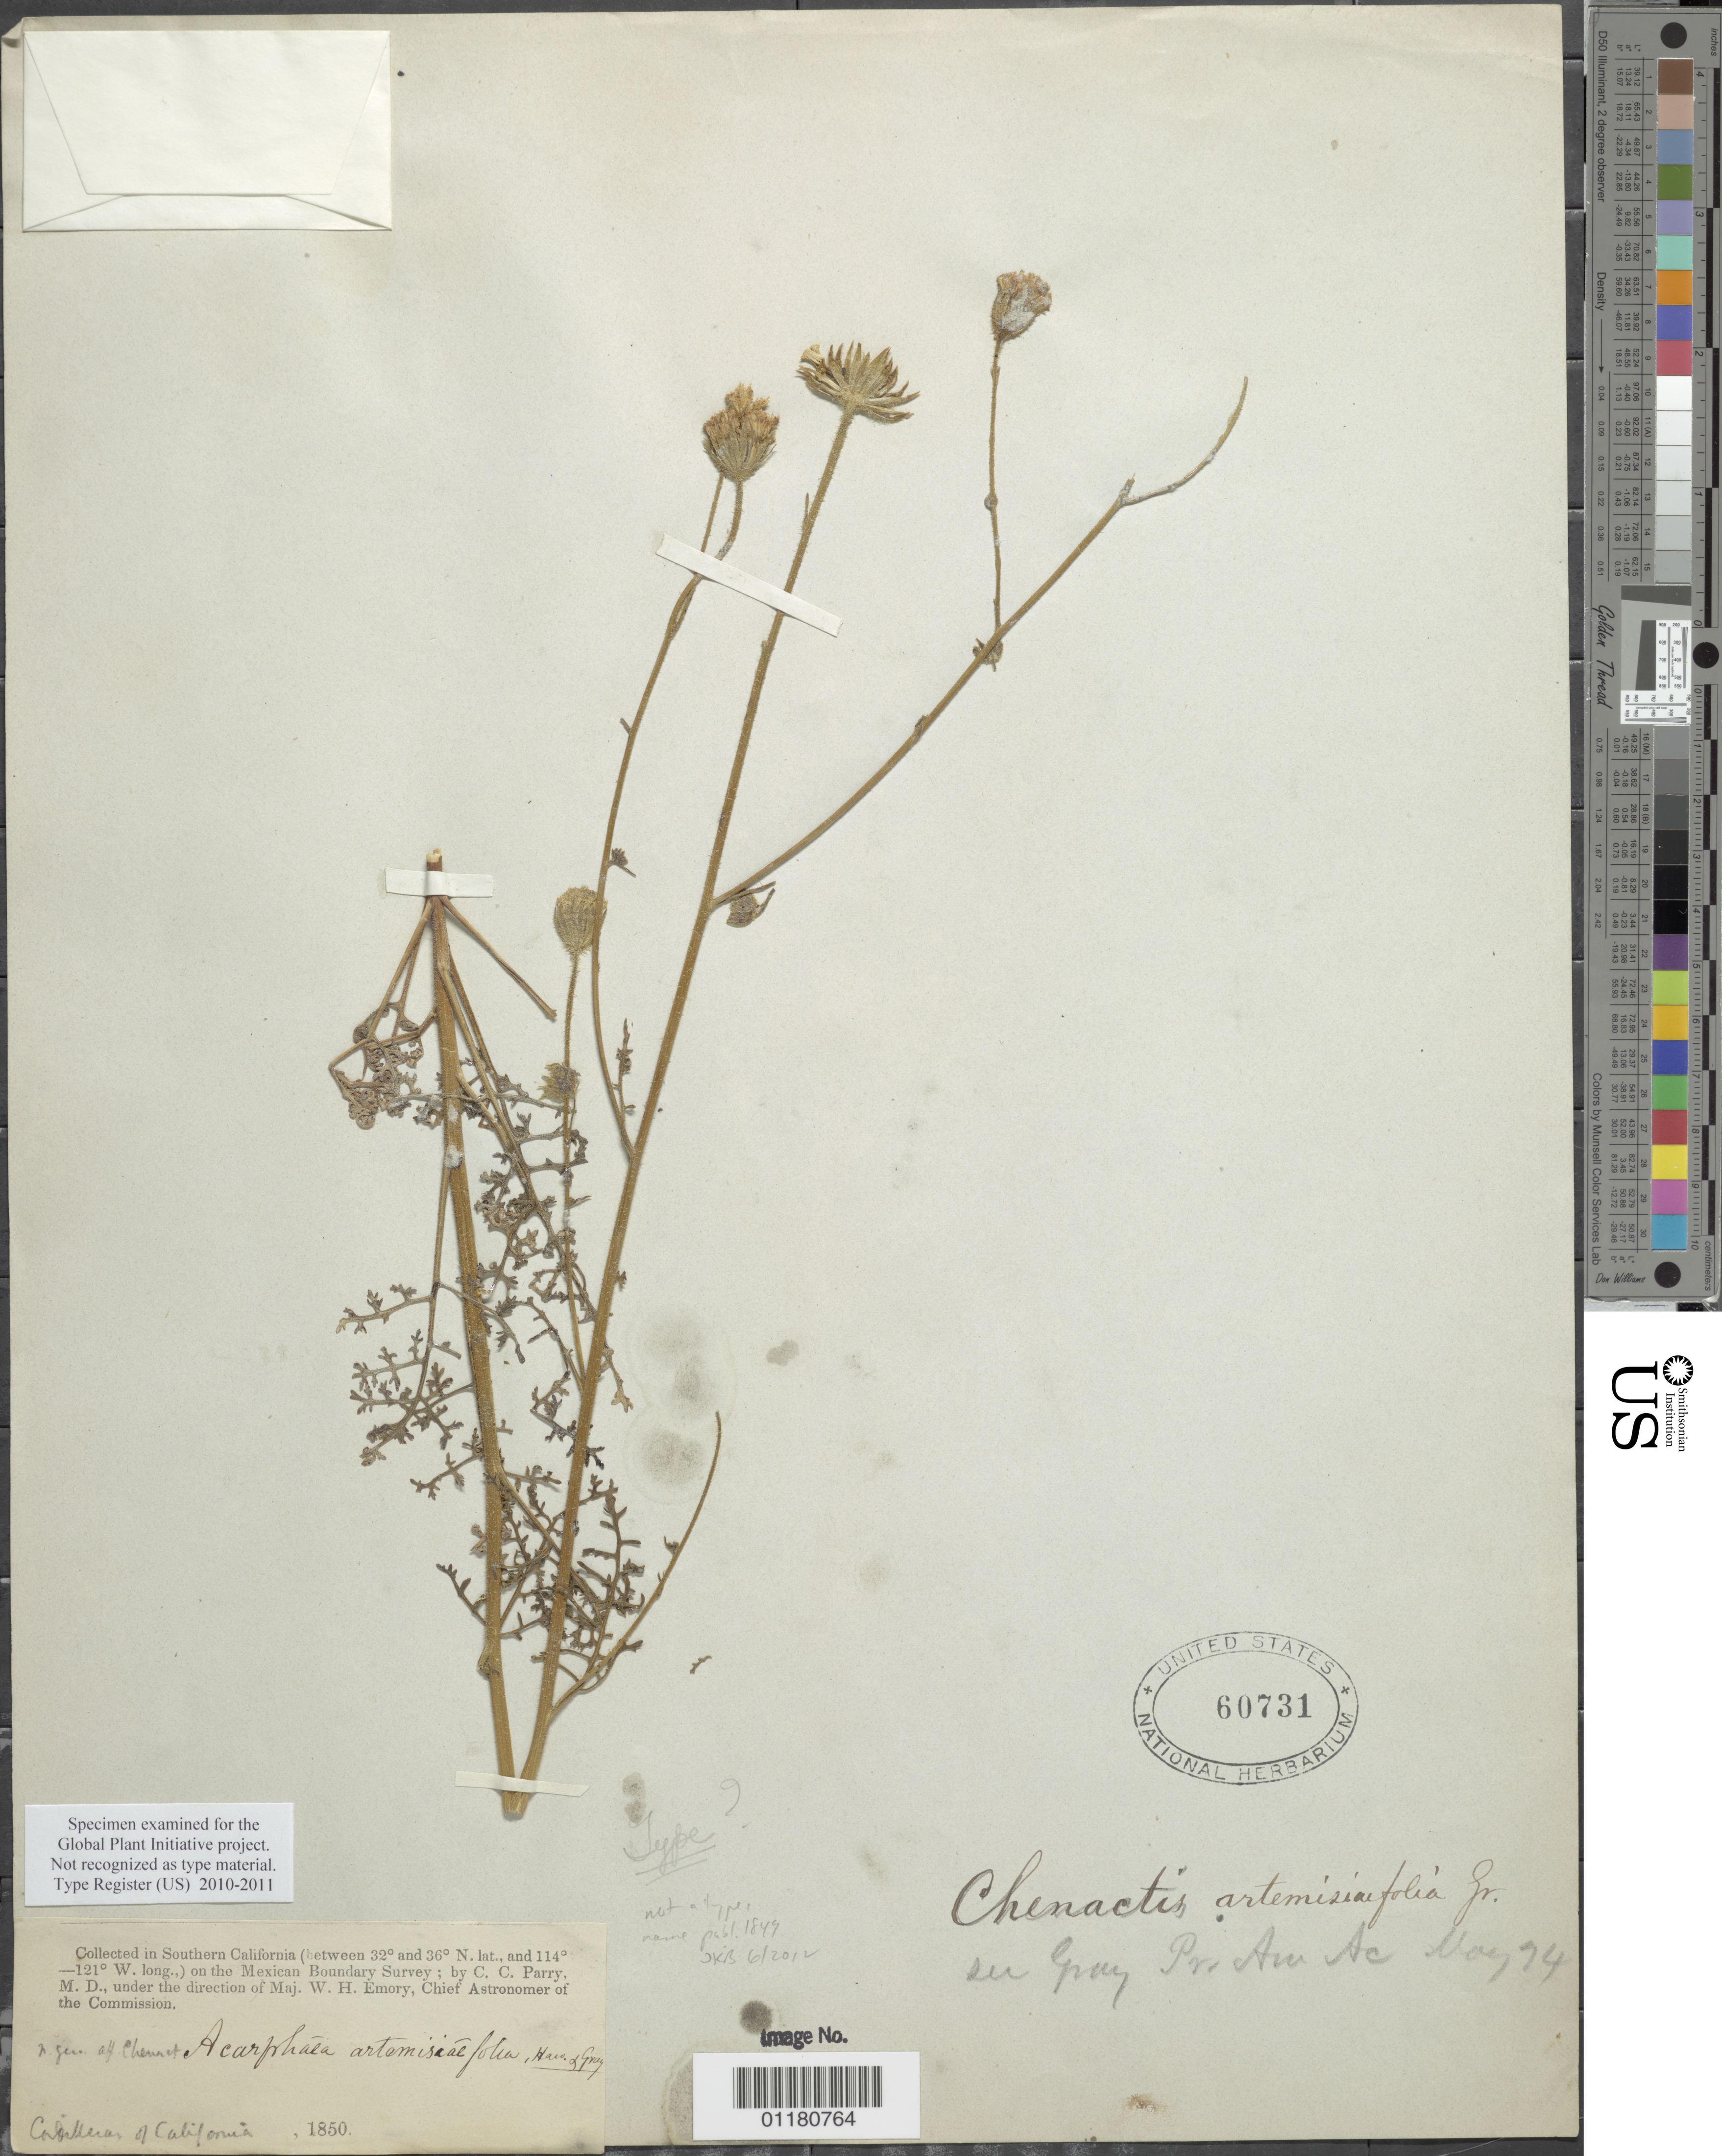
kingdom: Plantae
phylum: Tracheophyta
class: Magnoliopsida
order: Asterales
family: Asteraceae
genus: Chaenactis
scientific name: Chaenactis artemisiifolia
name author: A. Gray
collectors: C. C. Parry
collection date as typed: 1850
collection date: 1850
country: United States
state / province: California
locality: Cordelleras, Southern California.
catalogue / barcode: US 60731